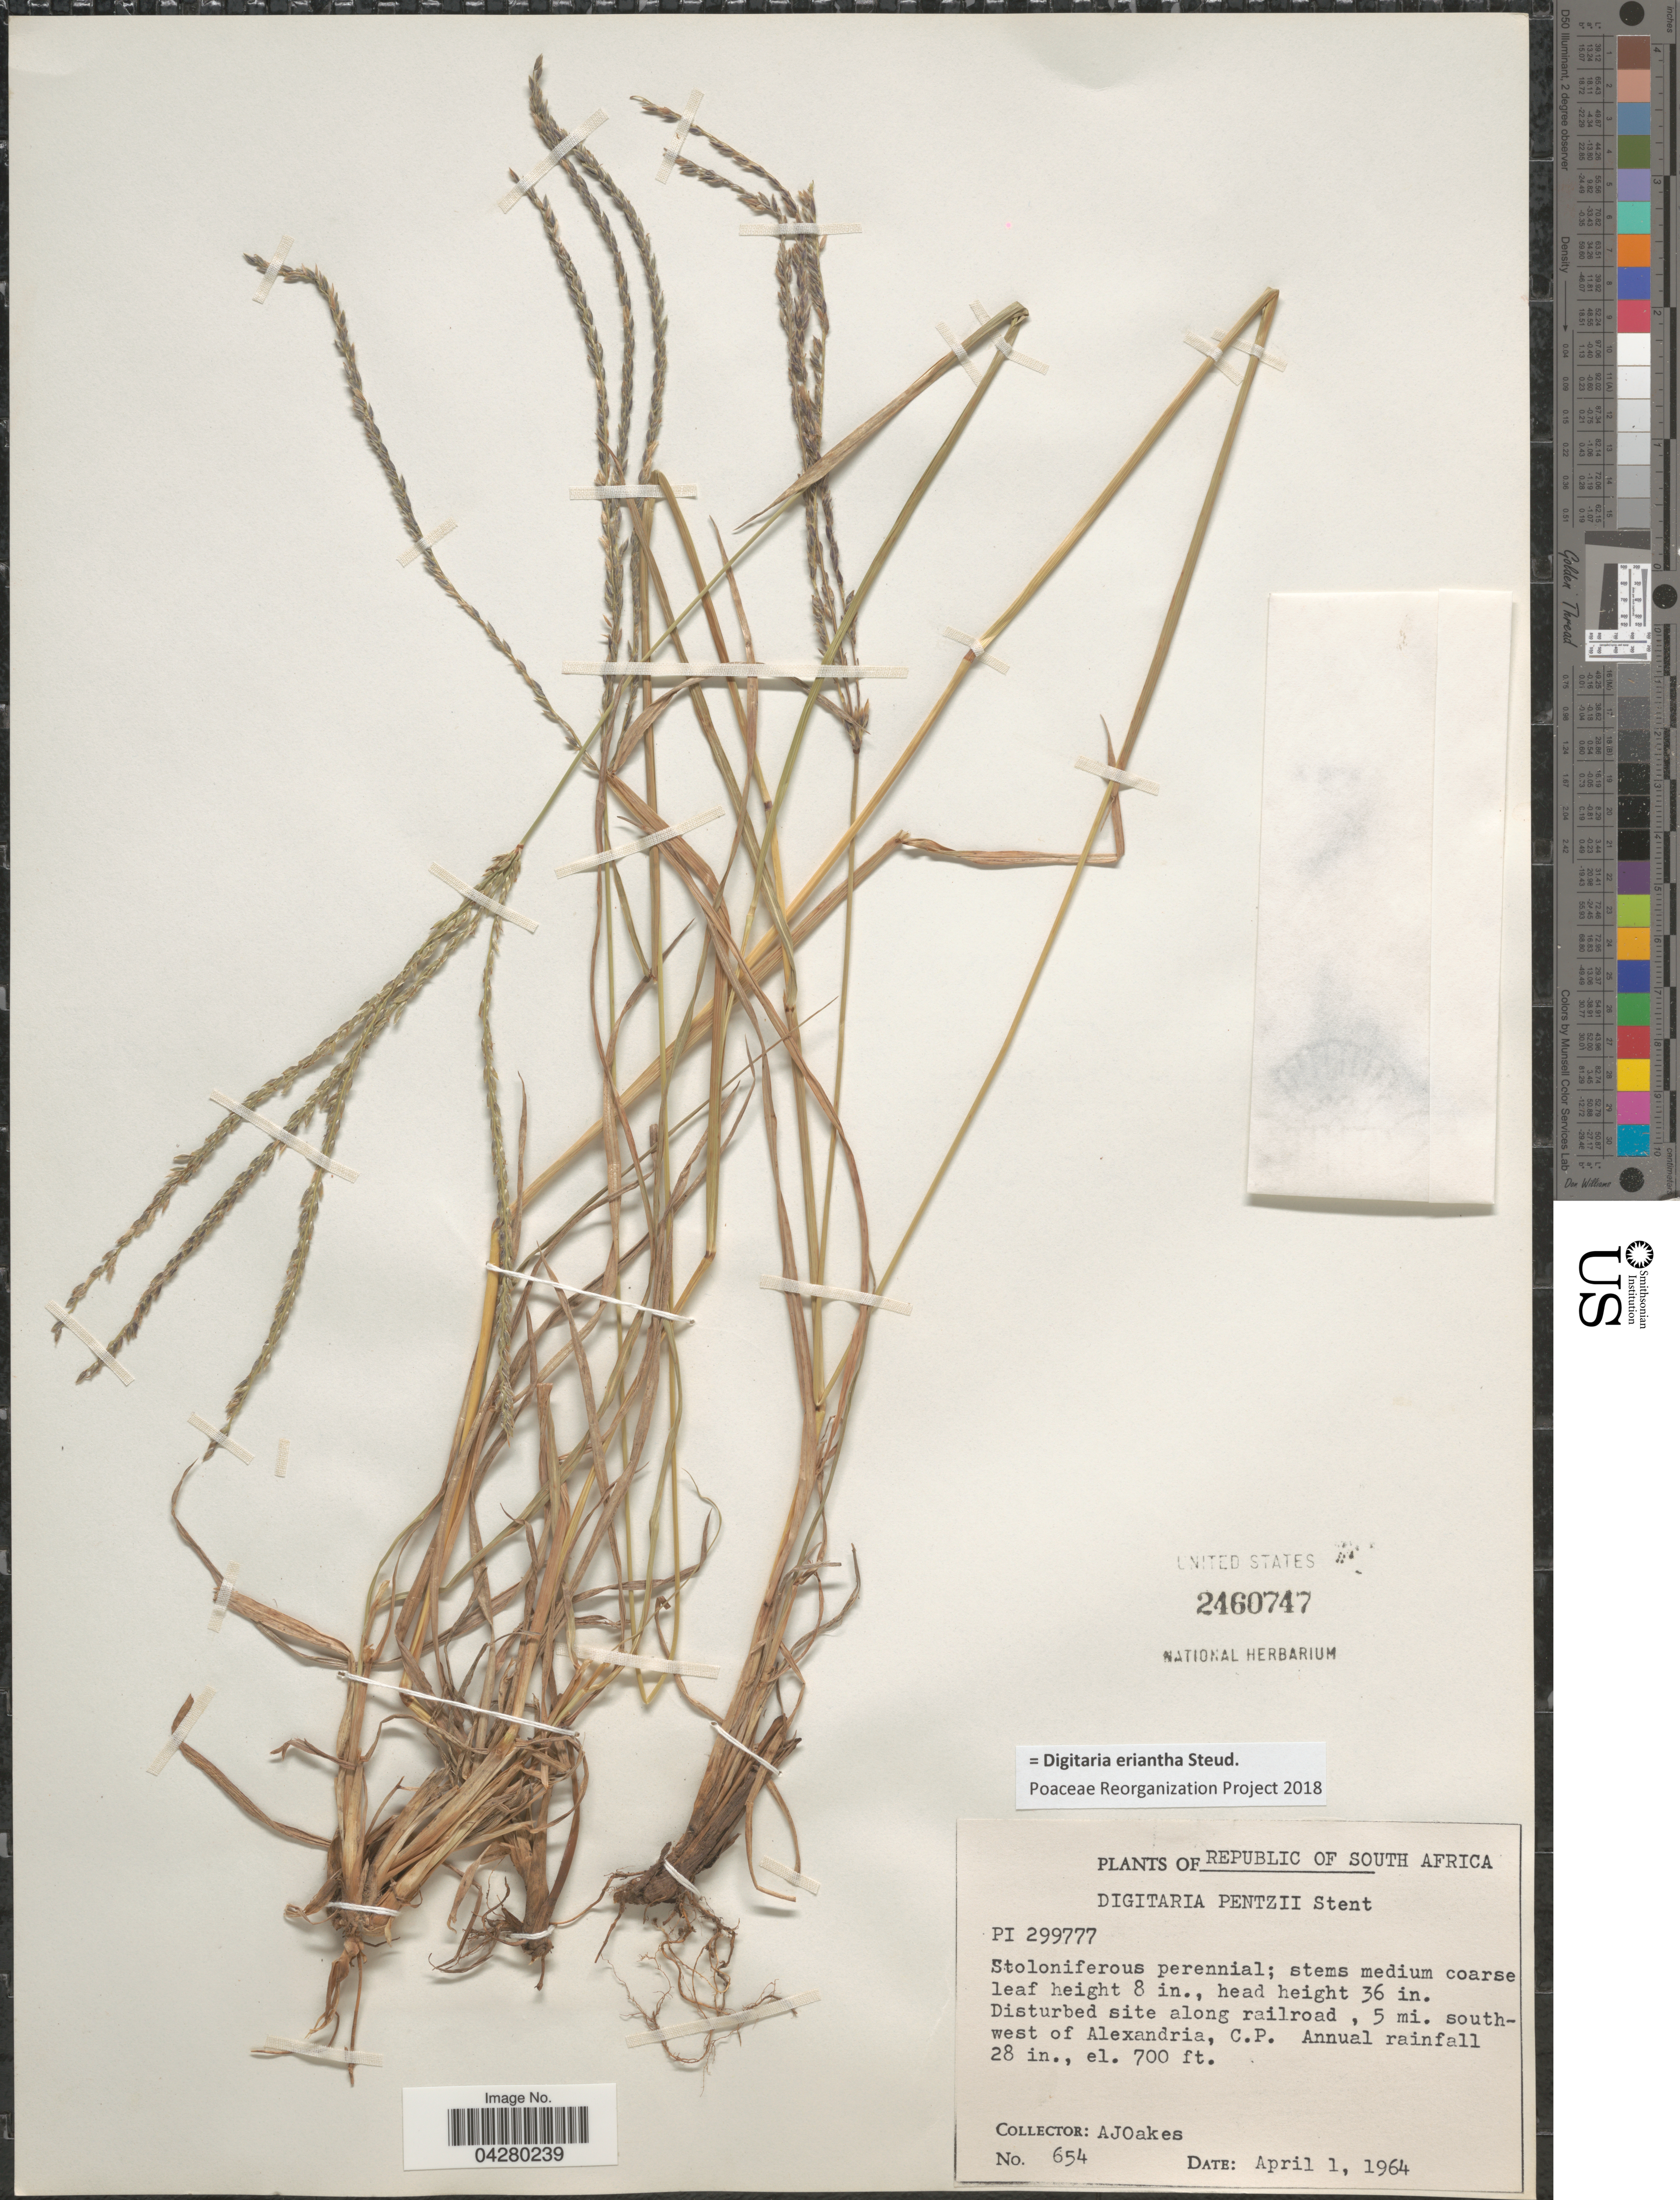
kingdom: Plantae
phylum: Tracheophyta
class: Liliopsida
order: Poales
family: Poaceae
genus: Digitaria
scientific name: Digitaria eriantha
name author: Steud.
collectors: A. Oakes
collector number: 654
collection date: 1964-04-01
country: South Africa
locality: Disturbed site along railroad, 5 mi. south-west of Alexandria.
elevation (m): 213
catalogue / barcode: US 2460747